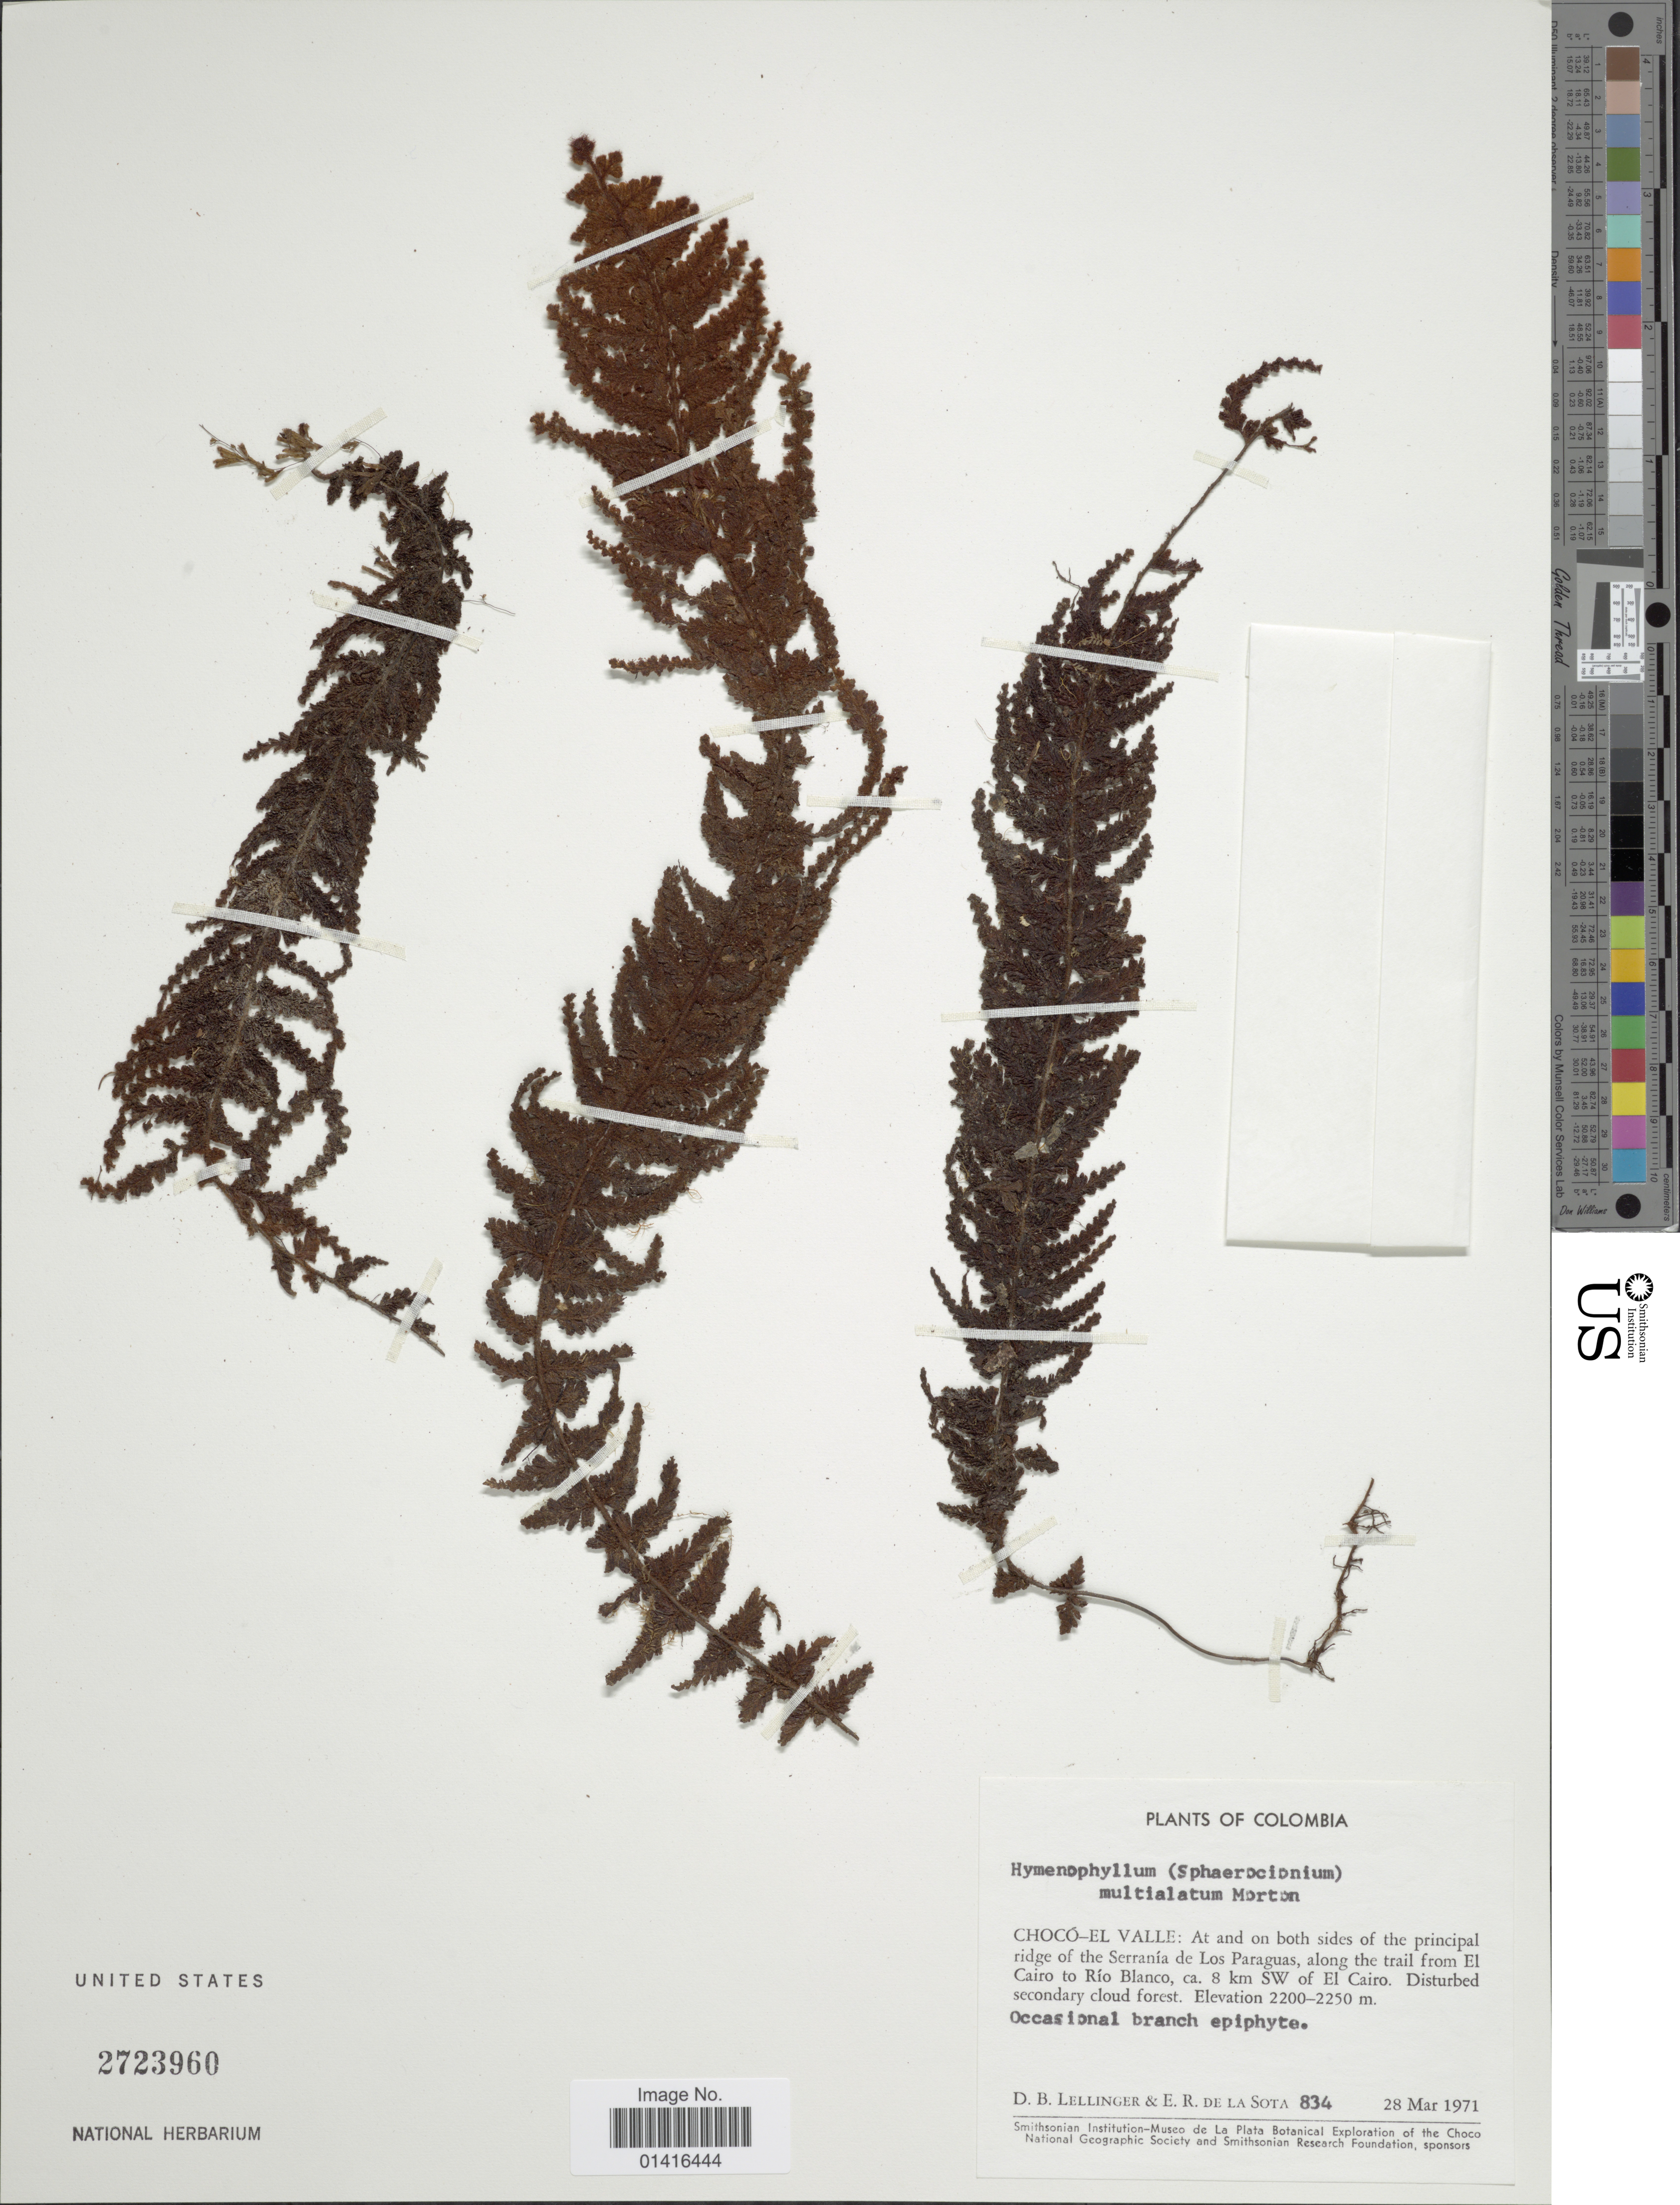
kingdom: Plantae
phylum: Tracheophyta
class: Polypodiopsida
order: Hymenophyllales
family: Hymenophyllaceae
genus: Hymenophyllum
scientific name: Hymenophyllum multialatum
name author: C.V. Morton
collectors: D. B. Lellinger & E. R. de la Sota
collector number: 834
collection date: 1971-03-28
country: Colombia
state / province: Chocó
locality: El valle: At and on both sides of the principal ridge of the Serranía de Los Paraguas, along the trail from El Cairo to Río Blanco, ca. 8km SW of El Cairo.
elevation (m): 2200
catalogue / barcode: US 2723960